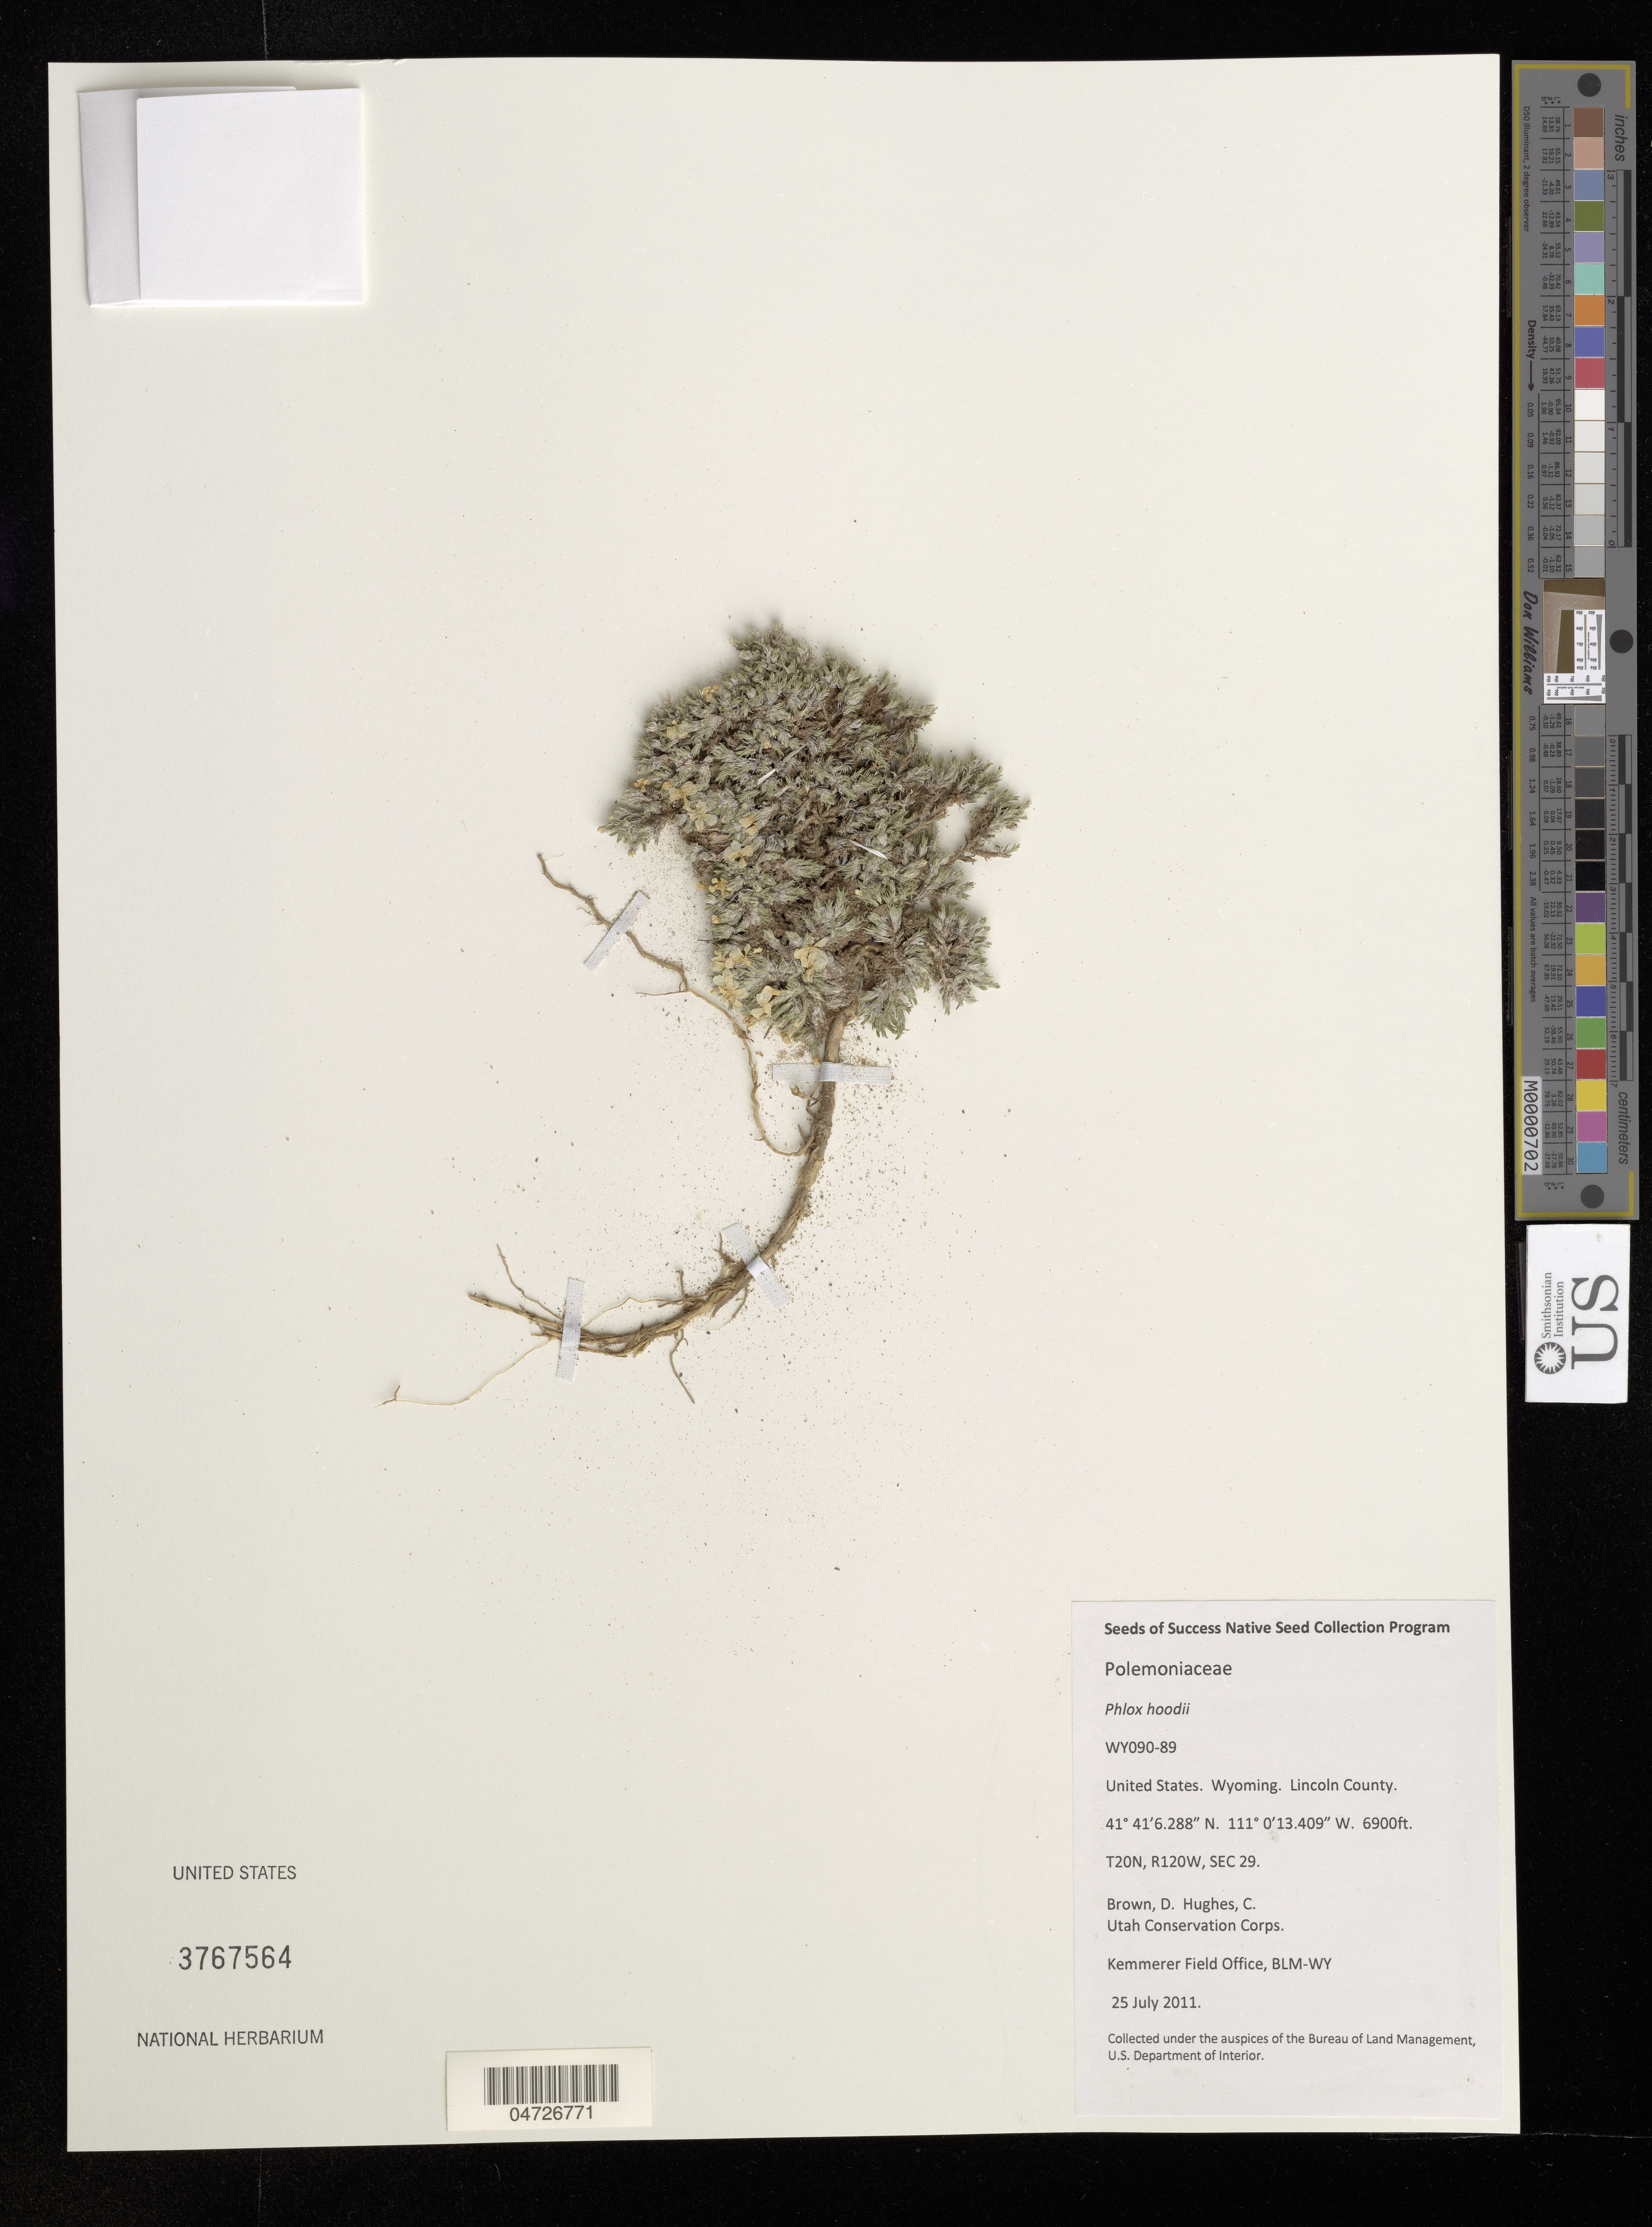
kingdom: Plantae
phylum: Tracheophyta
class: Magnoliopsida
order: Ericales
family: Polemoniaceae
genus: Phlox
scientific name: Phlox hoodii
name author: Richardson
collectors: D. Brown & C. Hughes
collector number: WY090-89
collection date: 2011-07-25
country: United States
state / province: Wyoming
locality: Lincoln County.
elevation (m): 2103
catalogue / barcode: US 3767564